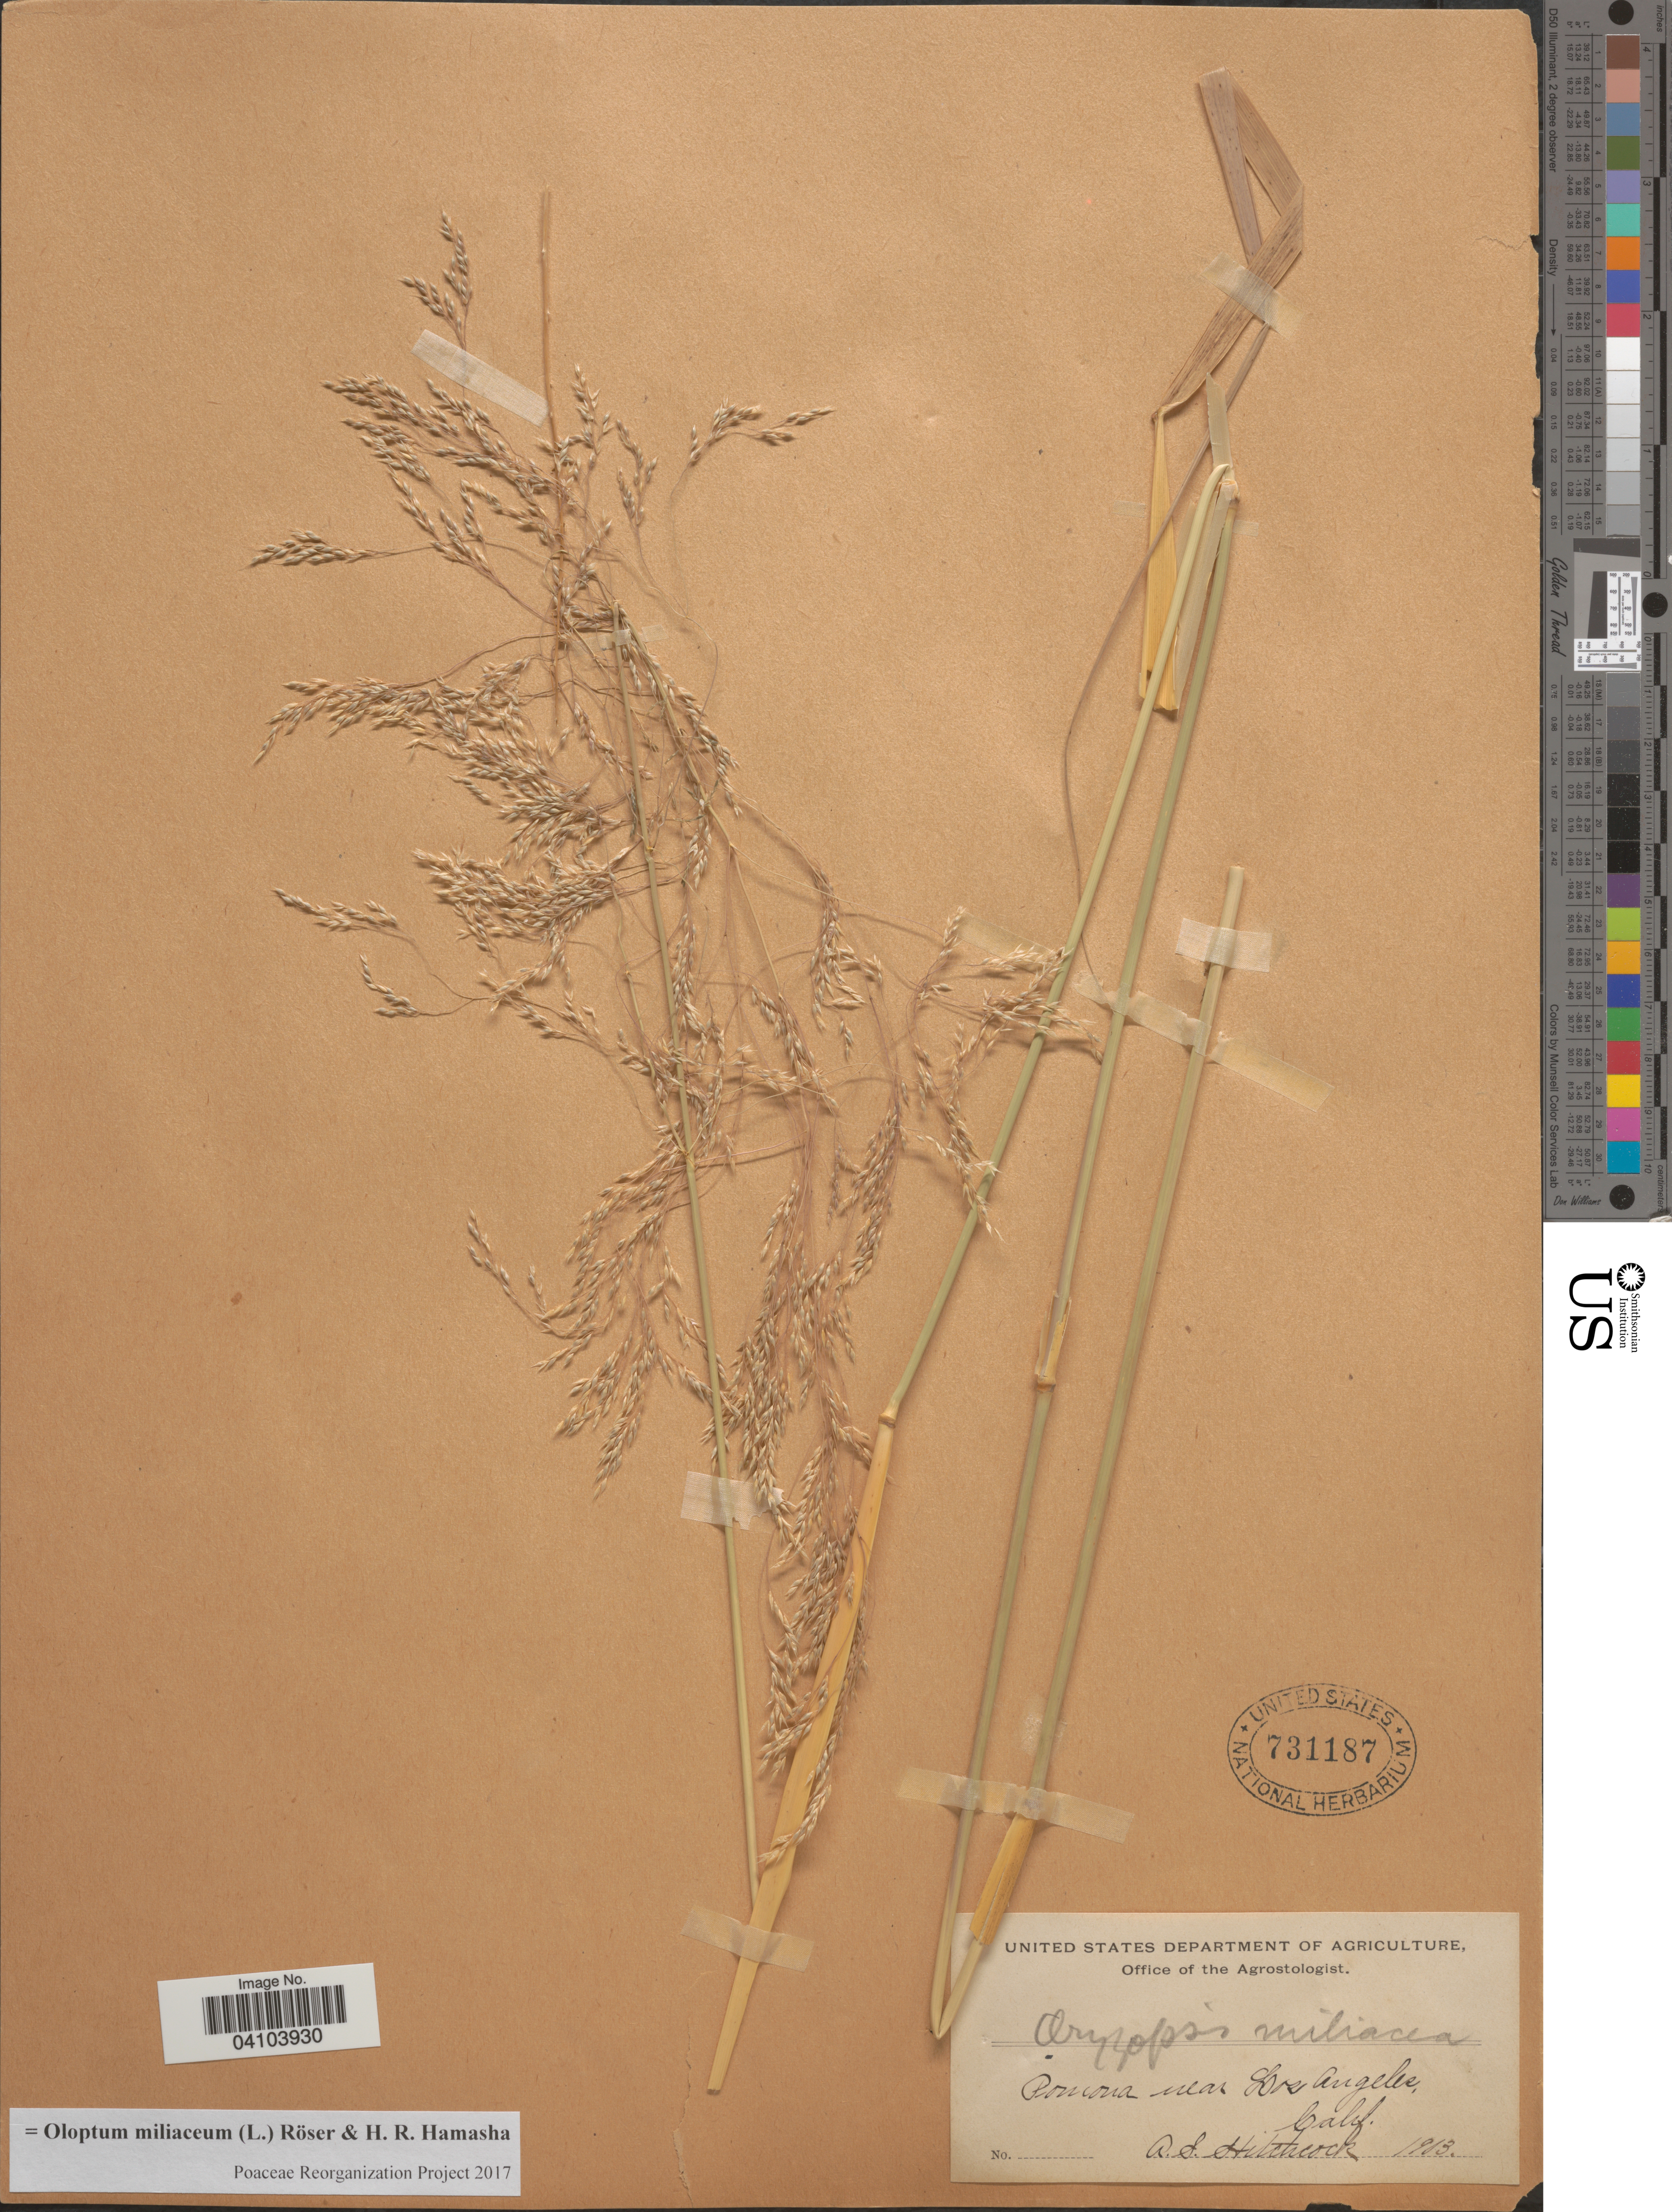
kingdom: Plantae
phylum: Tracheophyta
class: Liliopsida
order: Poales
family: Poaceae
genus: Oloptum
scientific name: Oloptum miliaceum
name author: Röser & H. R. Hamasha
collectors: A. S. Hitchcock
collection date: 1903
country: United States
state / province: California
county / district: Los Angeles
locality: Pomona near Los Angeles.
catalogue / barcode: US 731187